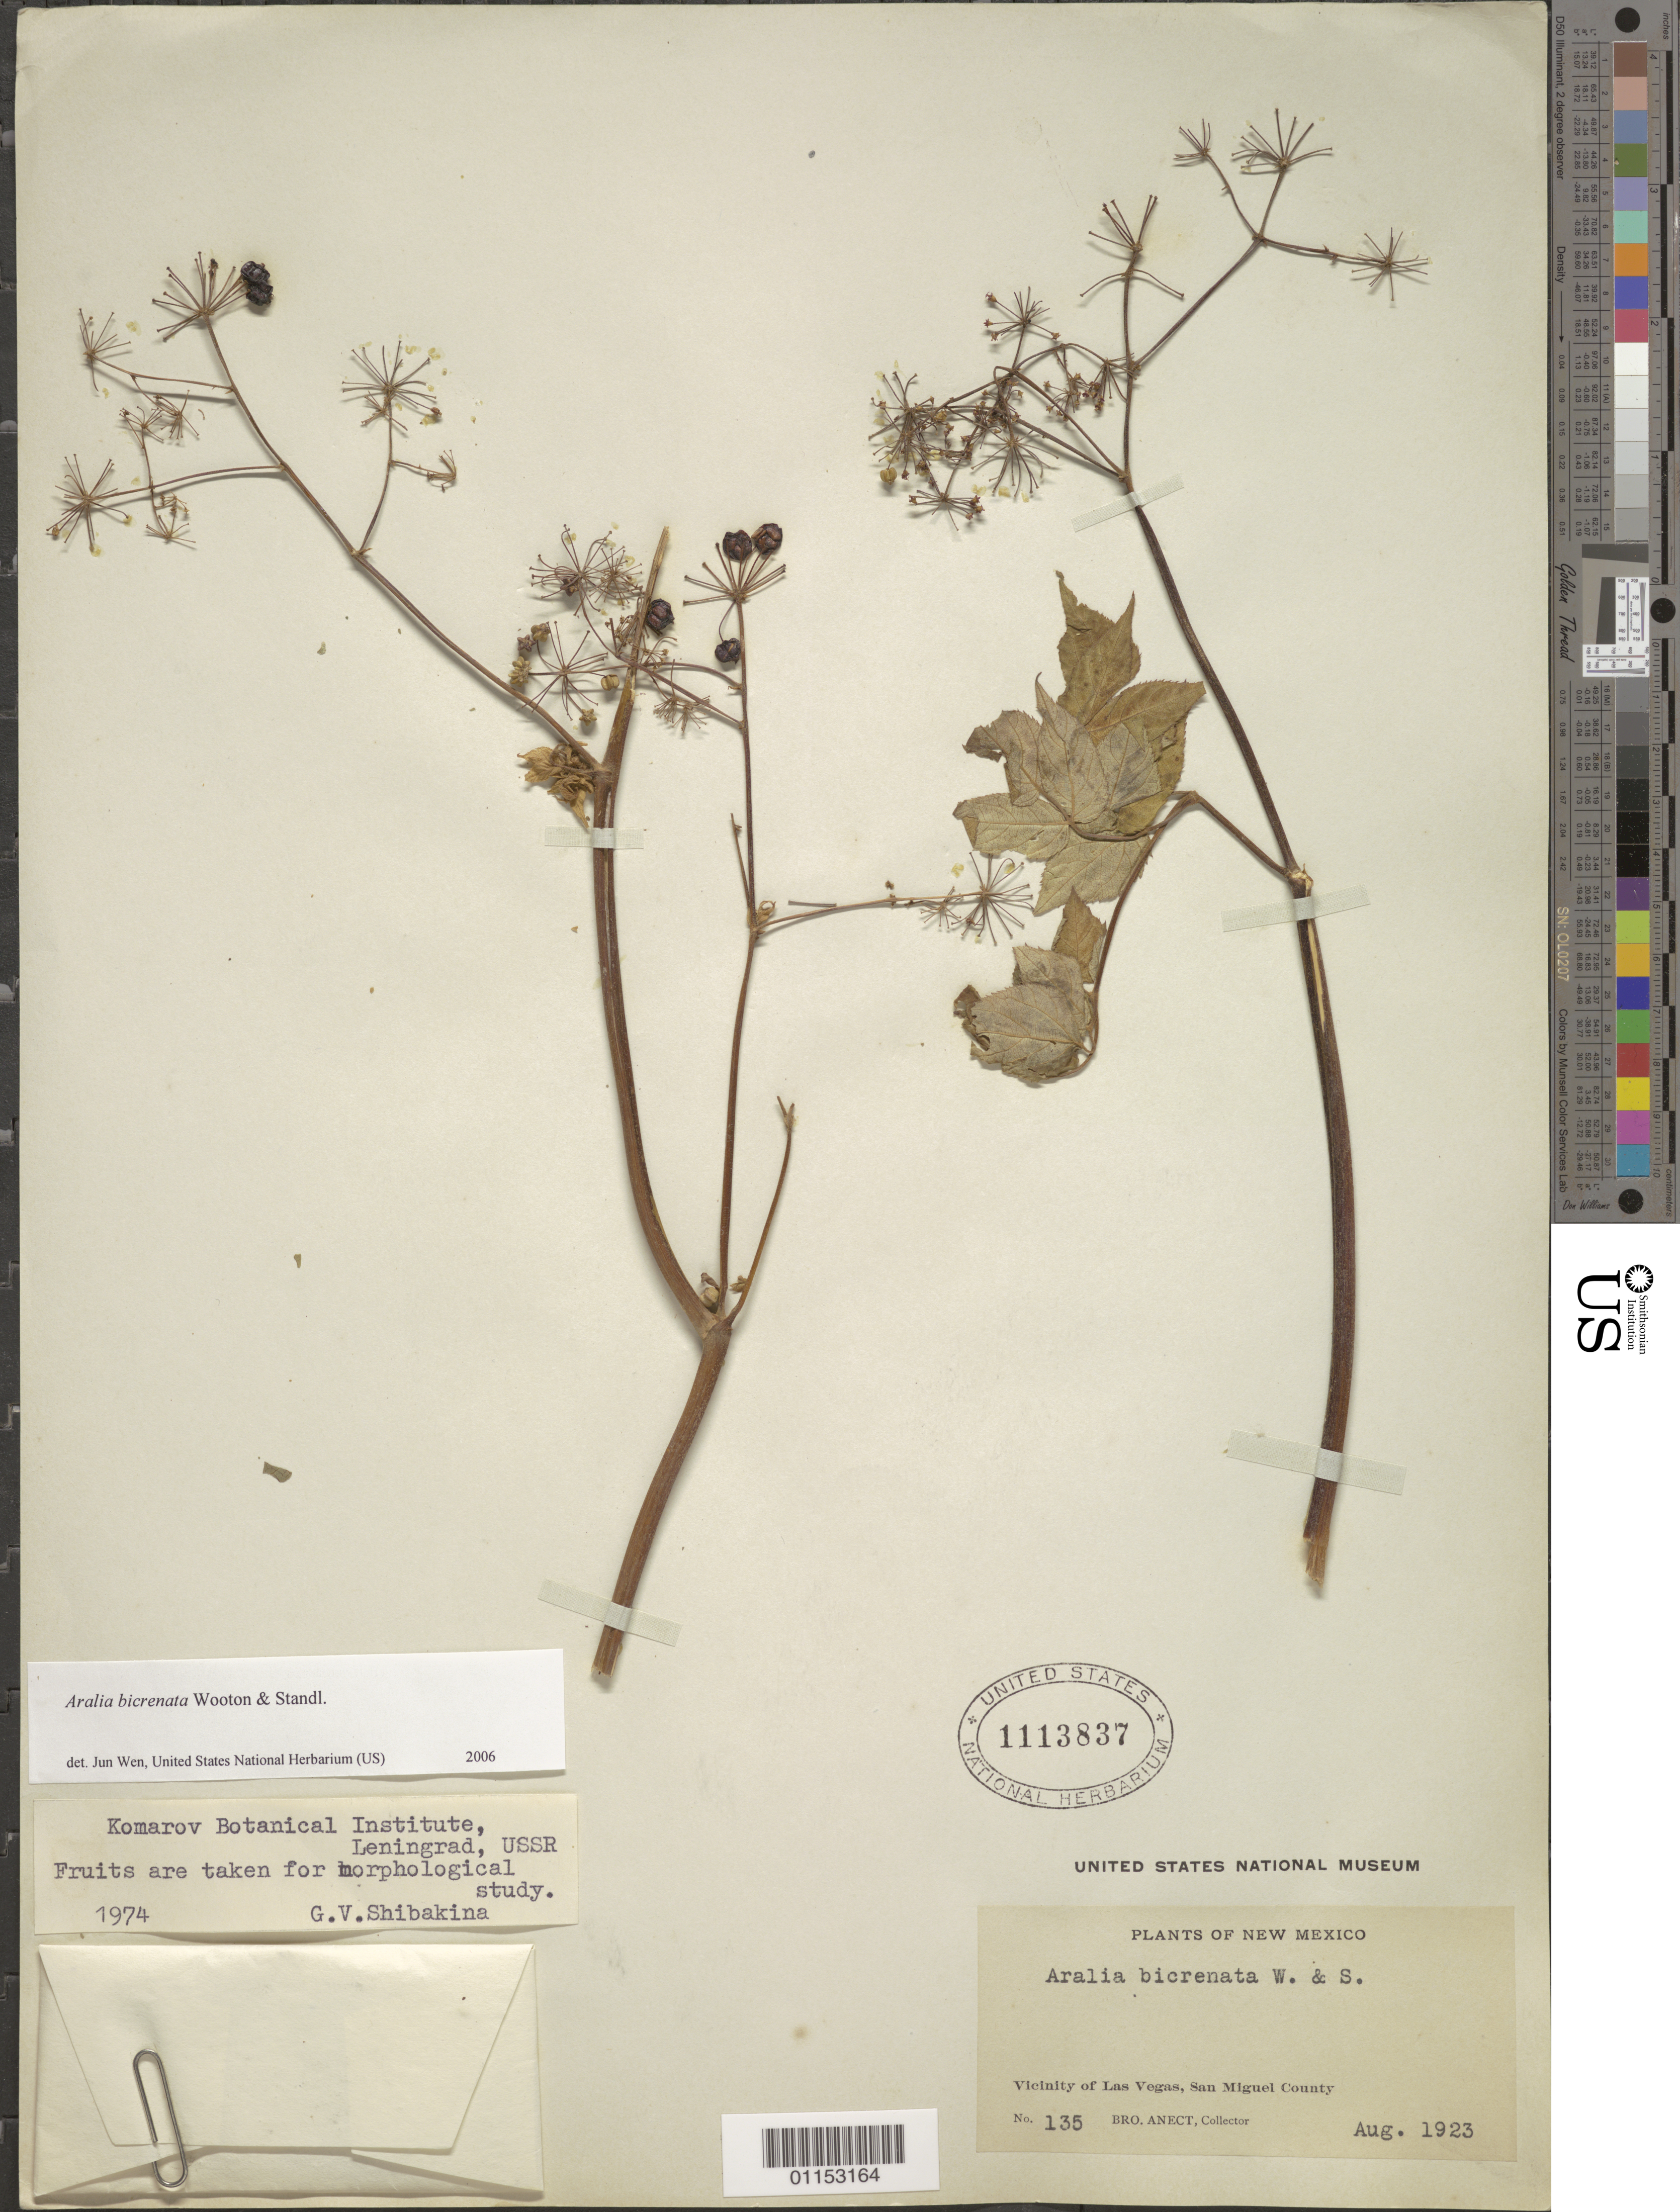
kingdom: Plantae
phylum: Tracheophyta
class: Magnoliopsida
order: Apiales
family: Araliaceae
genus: Aralia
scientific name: Aralia bicrenata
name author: Wooton & Standl.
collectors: B. Anect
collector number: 135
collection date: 1923-08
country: United States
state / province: New Mexico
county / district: San Miguel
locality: Vicinity of Las Vegas.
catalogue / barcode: US 1113837